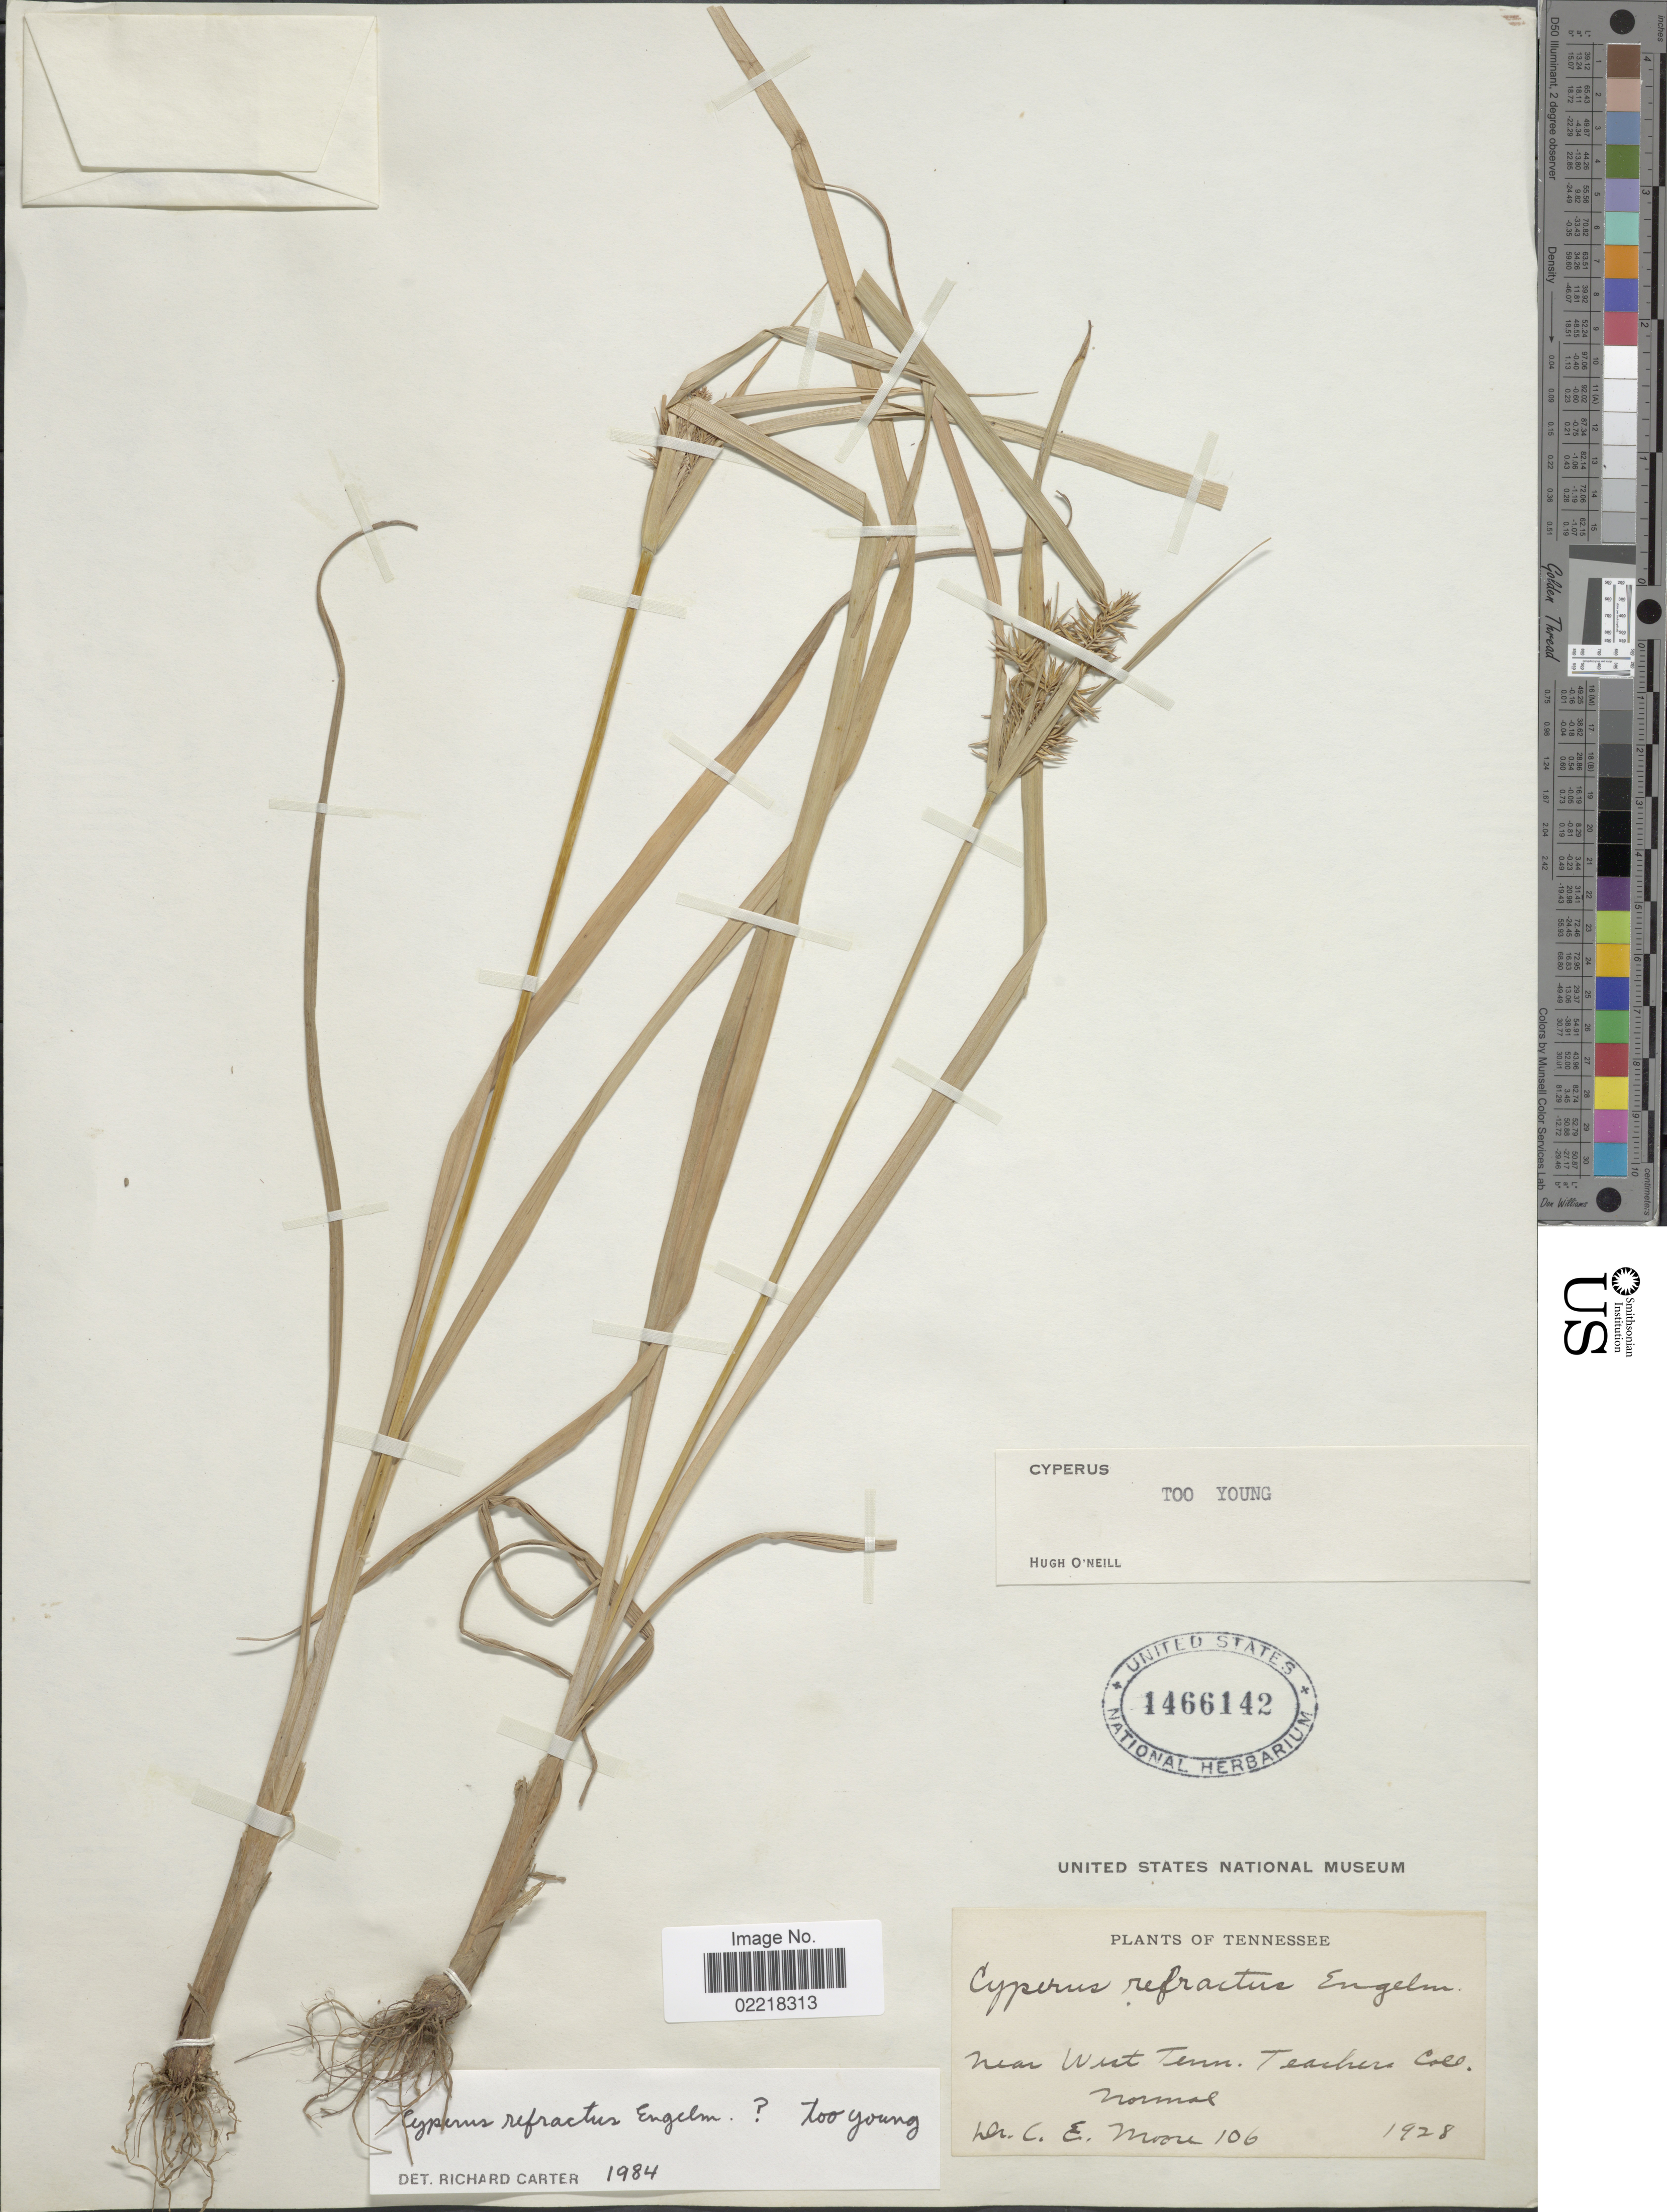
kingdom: Plantae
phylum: Tracheophyta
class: Liliopsida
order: Poales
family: Cyperaceae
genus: Cyperus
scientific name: Cyperus refractus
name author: Engelm. ex Boeckeler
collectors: C. Moore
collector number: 106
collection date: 1928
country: United States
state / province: Tennessee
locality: Near West Tenn., Teachers Coll.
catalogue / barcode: US 1466142